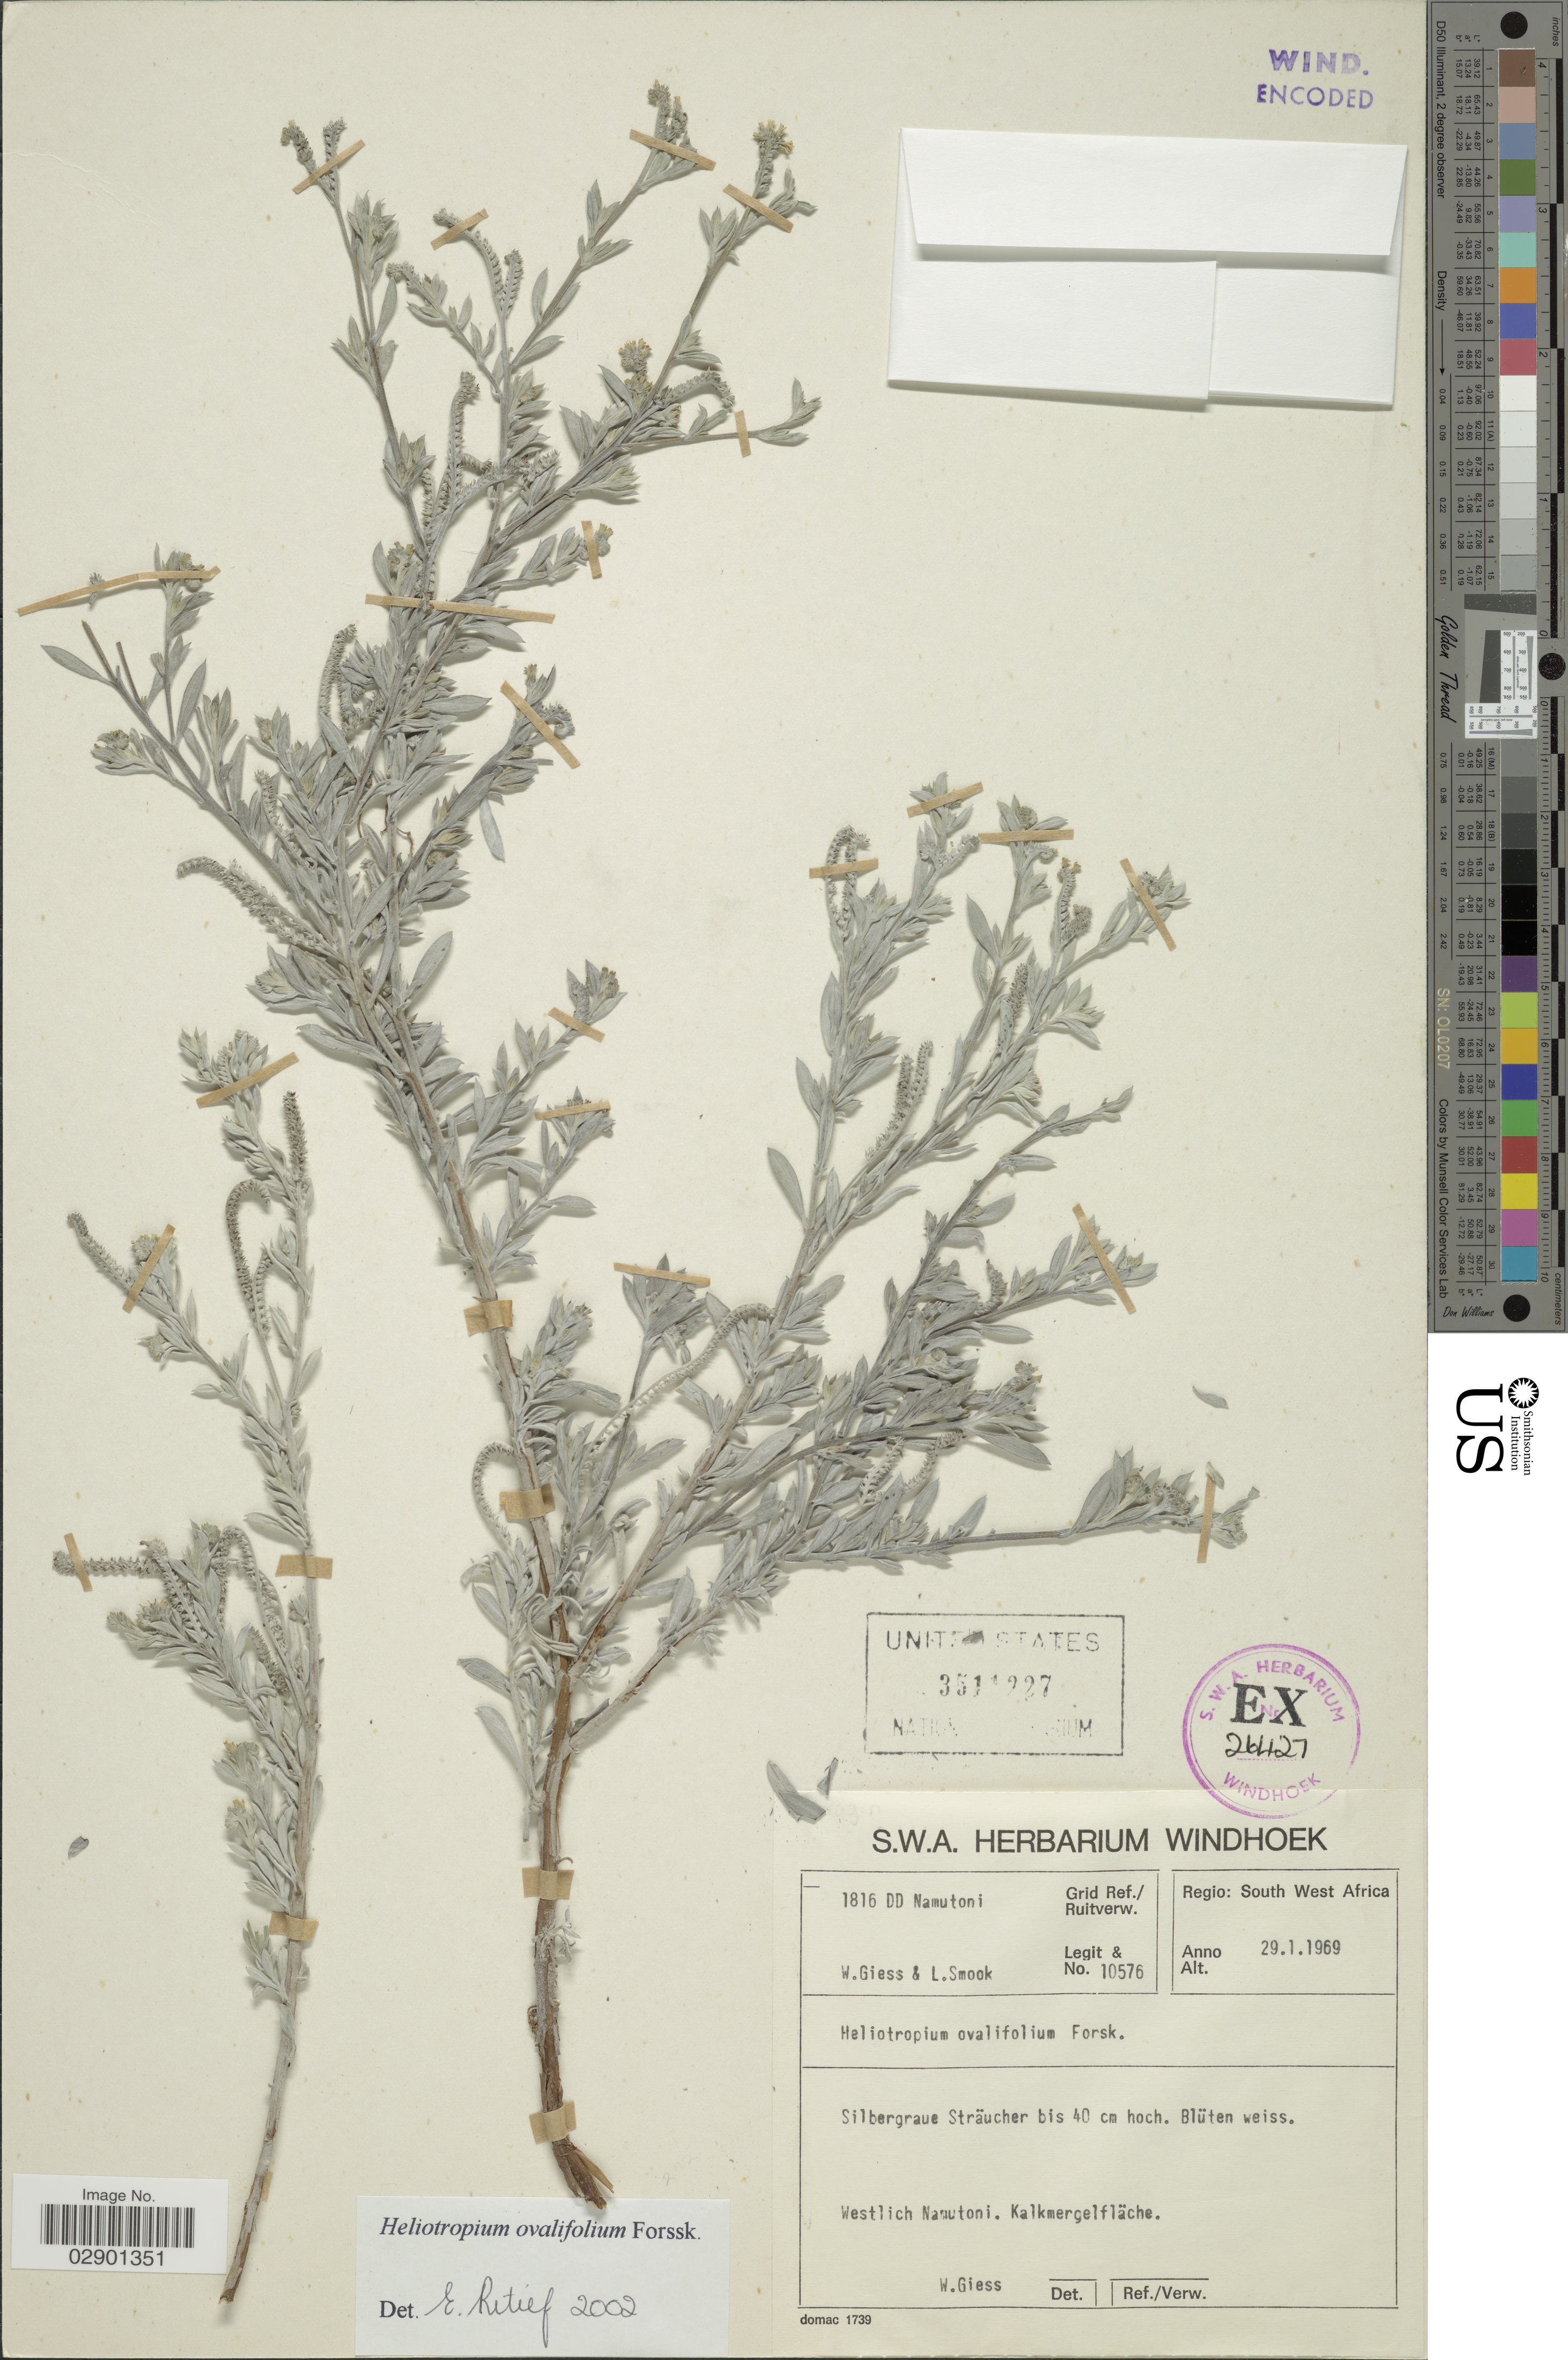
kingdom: Plantae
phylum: Tracheophyta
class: Magnoliopsida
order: Boraginales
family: Heliotropiaceae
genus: Heliotropium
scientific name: Heliotropium ovalifolium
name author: Forssk.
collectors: W. Giess & L. Smook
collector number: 10576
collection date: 1969-01-29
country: Namibia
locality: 1816 DD Namutoni Grid Ref./ Ruitverw. Regio: South West Africa. Westlich Namutoni. Kalmergelfläche.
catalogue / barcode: US 3511227